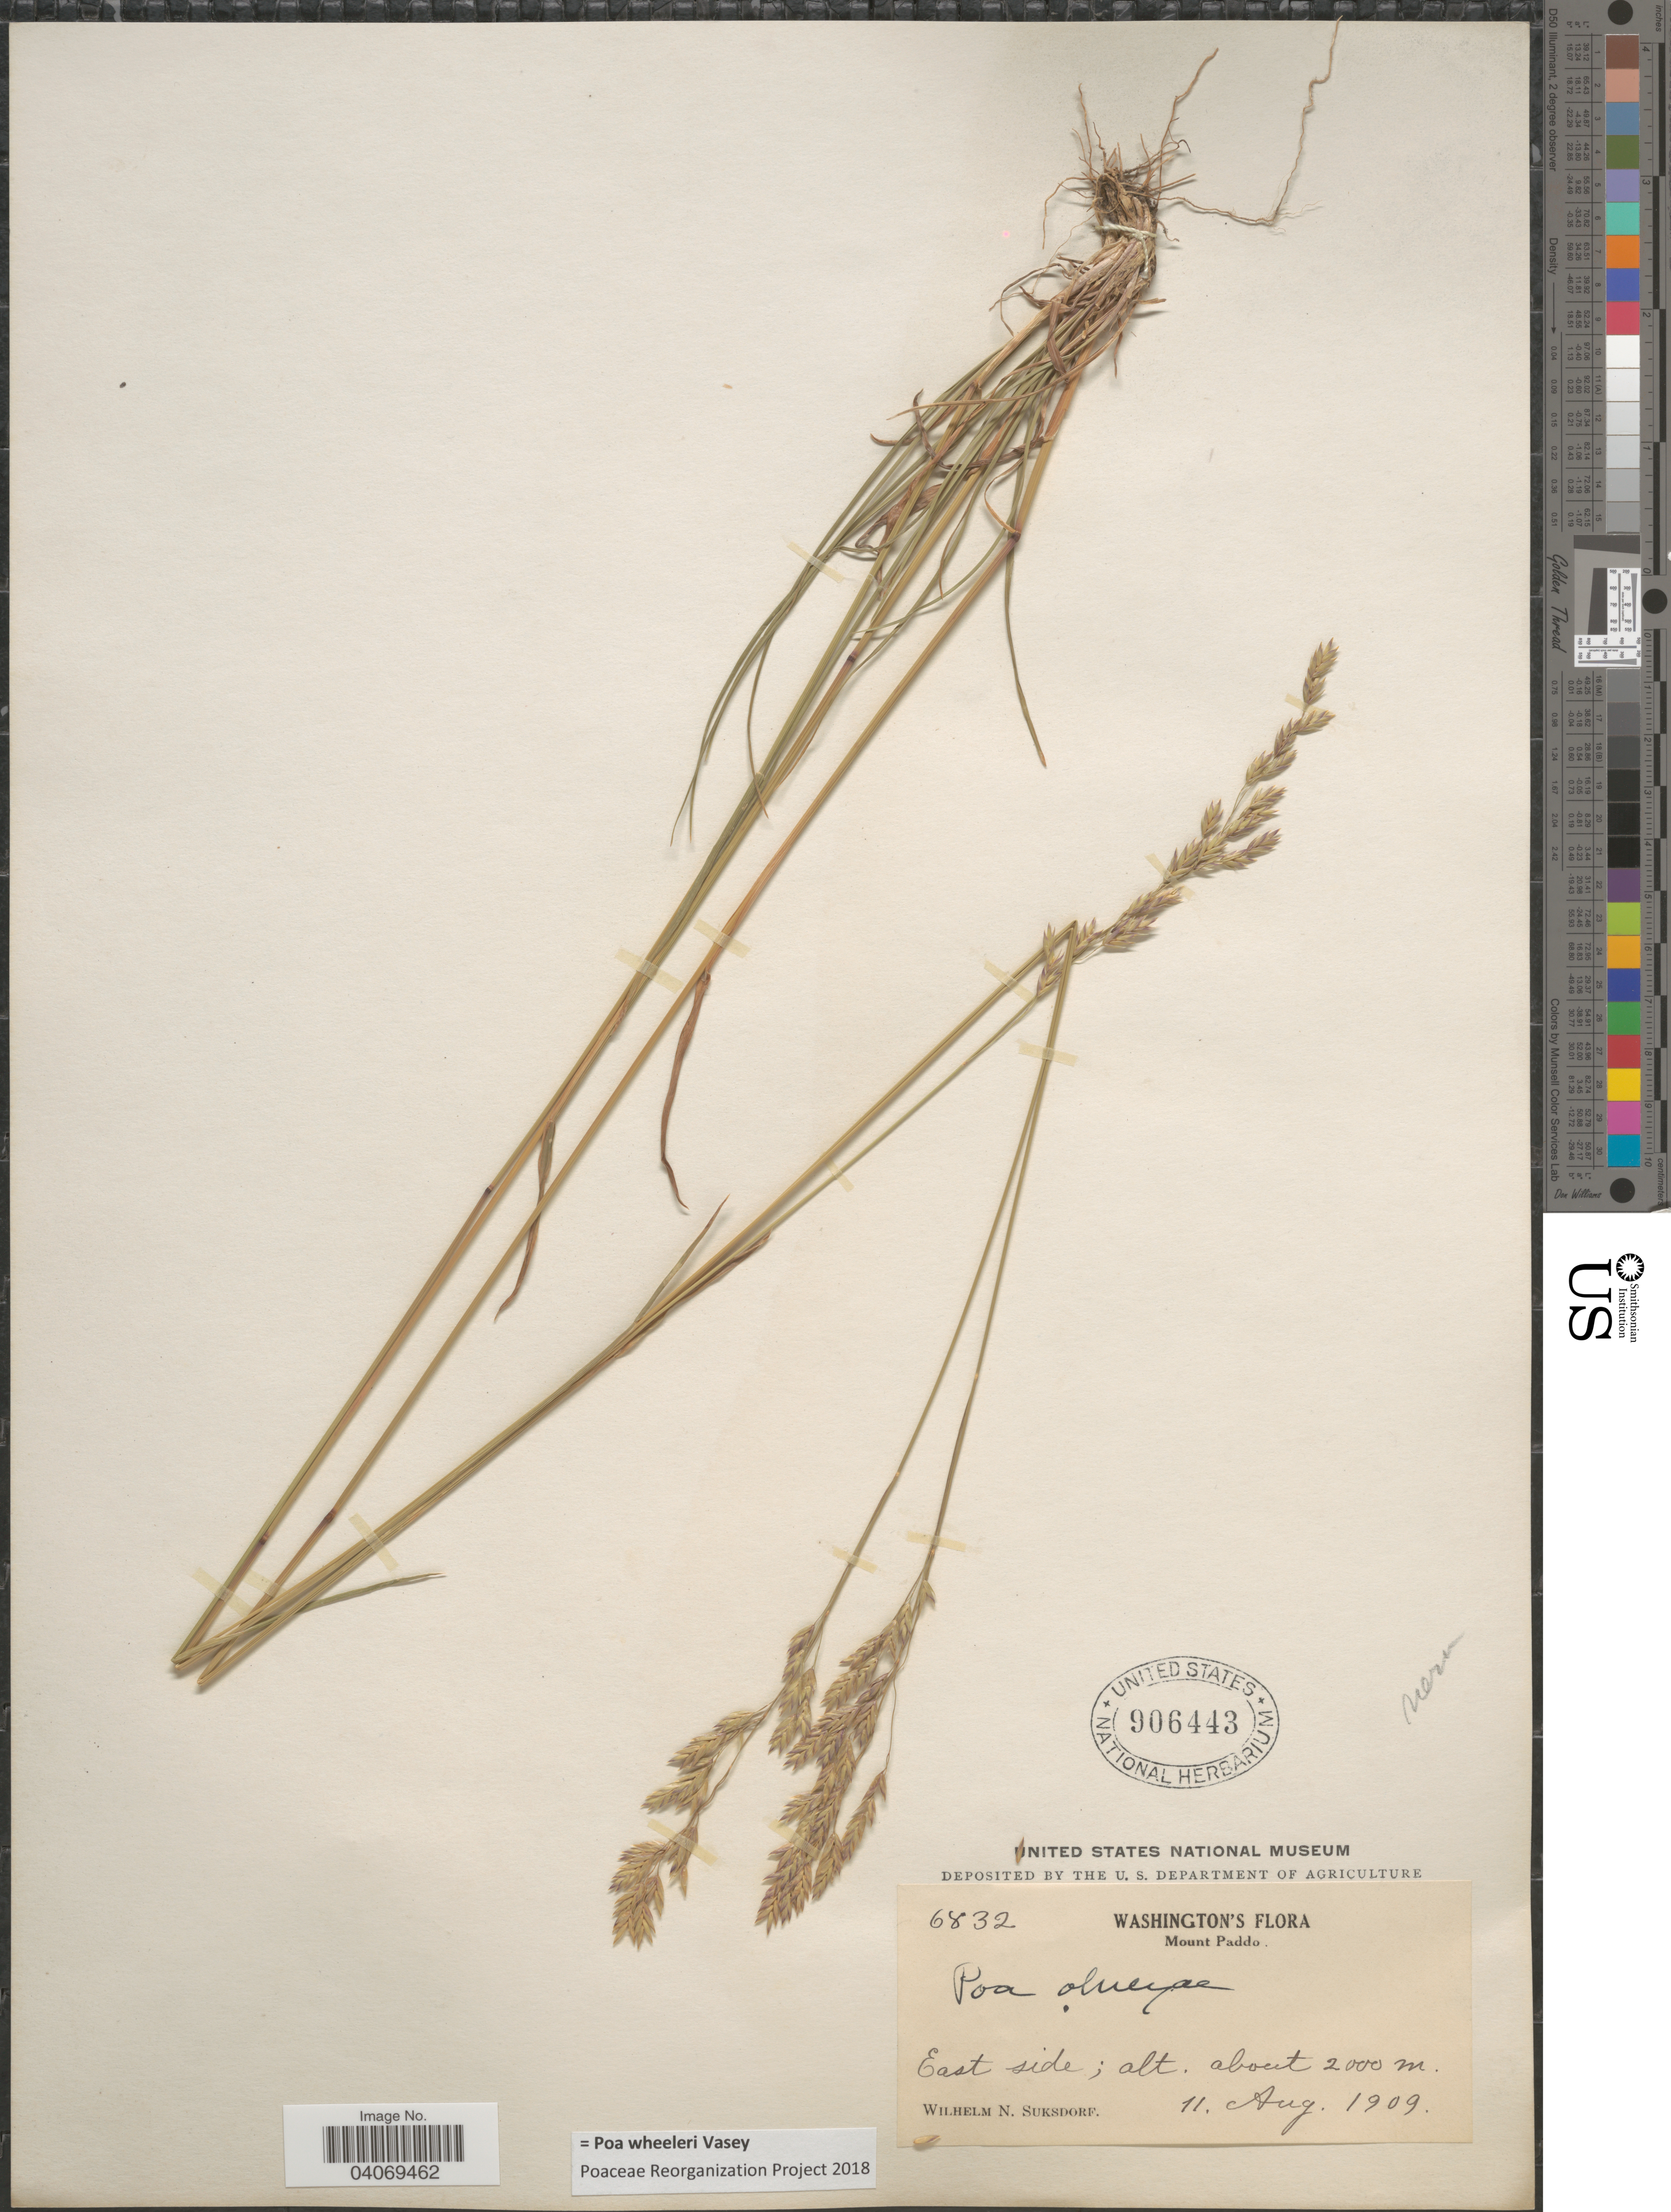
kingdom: Plantae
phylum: Tracheophyta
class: Liliopsida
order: Poales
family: Poaceae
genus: Poa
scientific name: Poa wheeleri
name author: Vasey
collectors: W. N. Suksdorf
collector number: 6832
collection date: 1909-08-11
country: United States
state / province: Washington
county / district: Skamania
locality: Mount Paddo. East side.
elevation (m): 2000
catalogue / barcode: US 906443